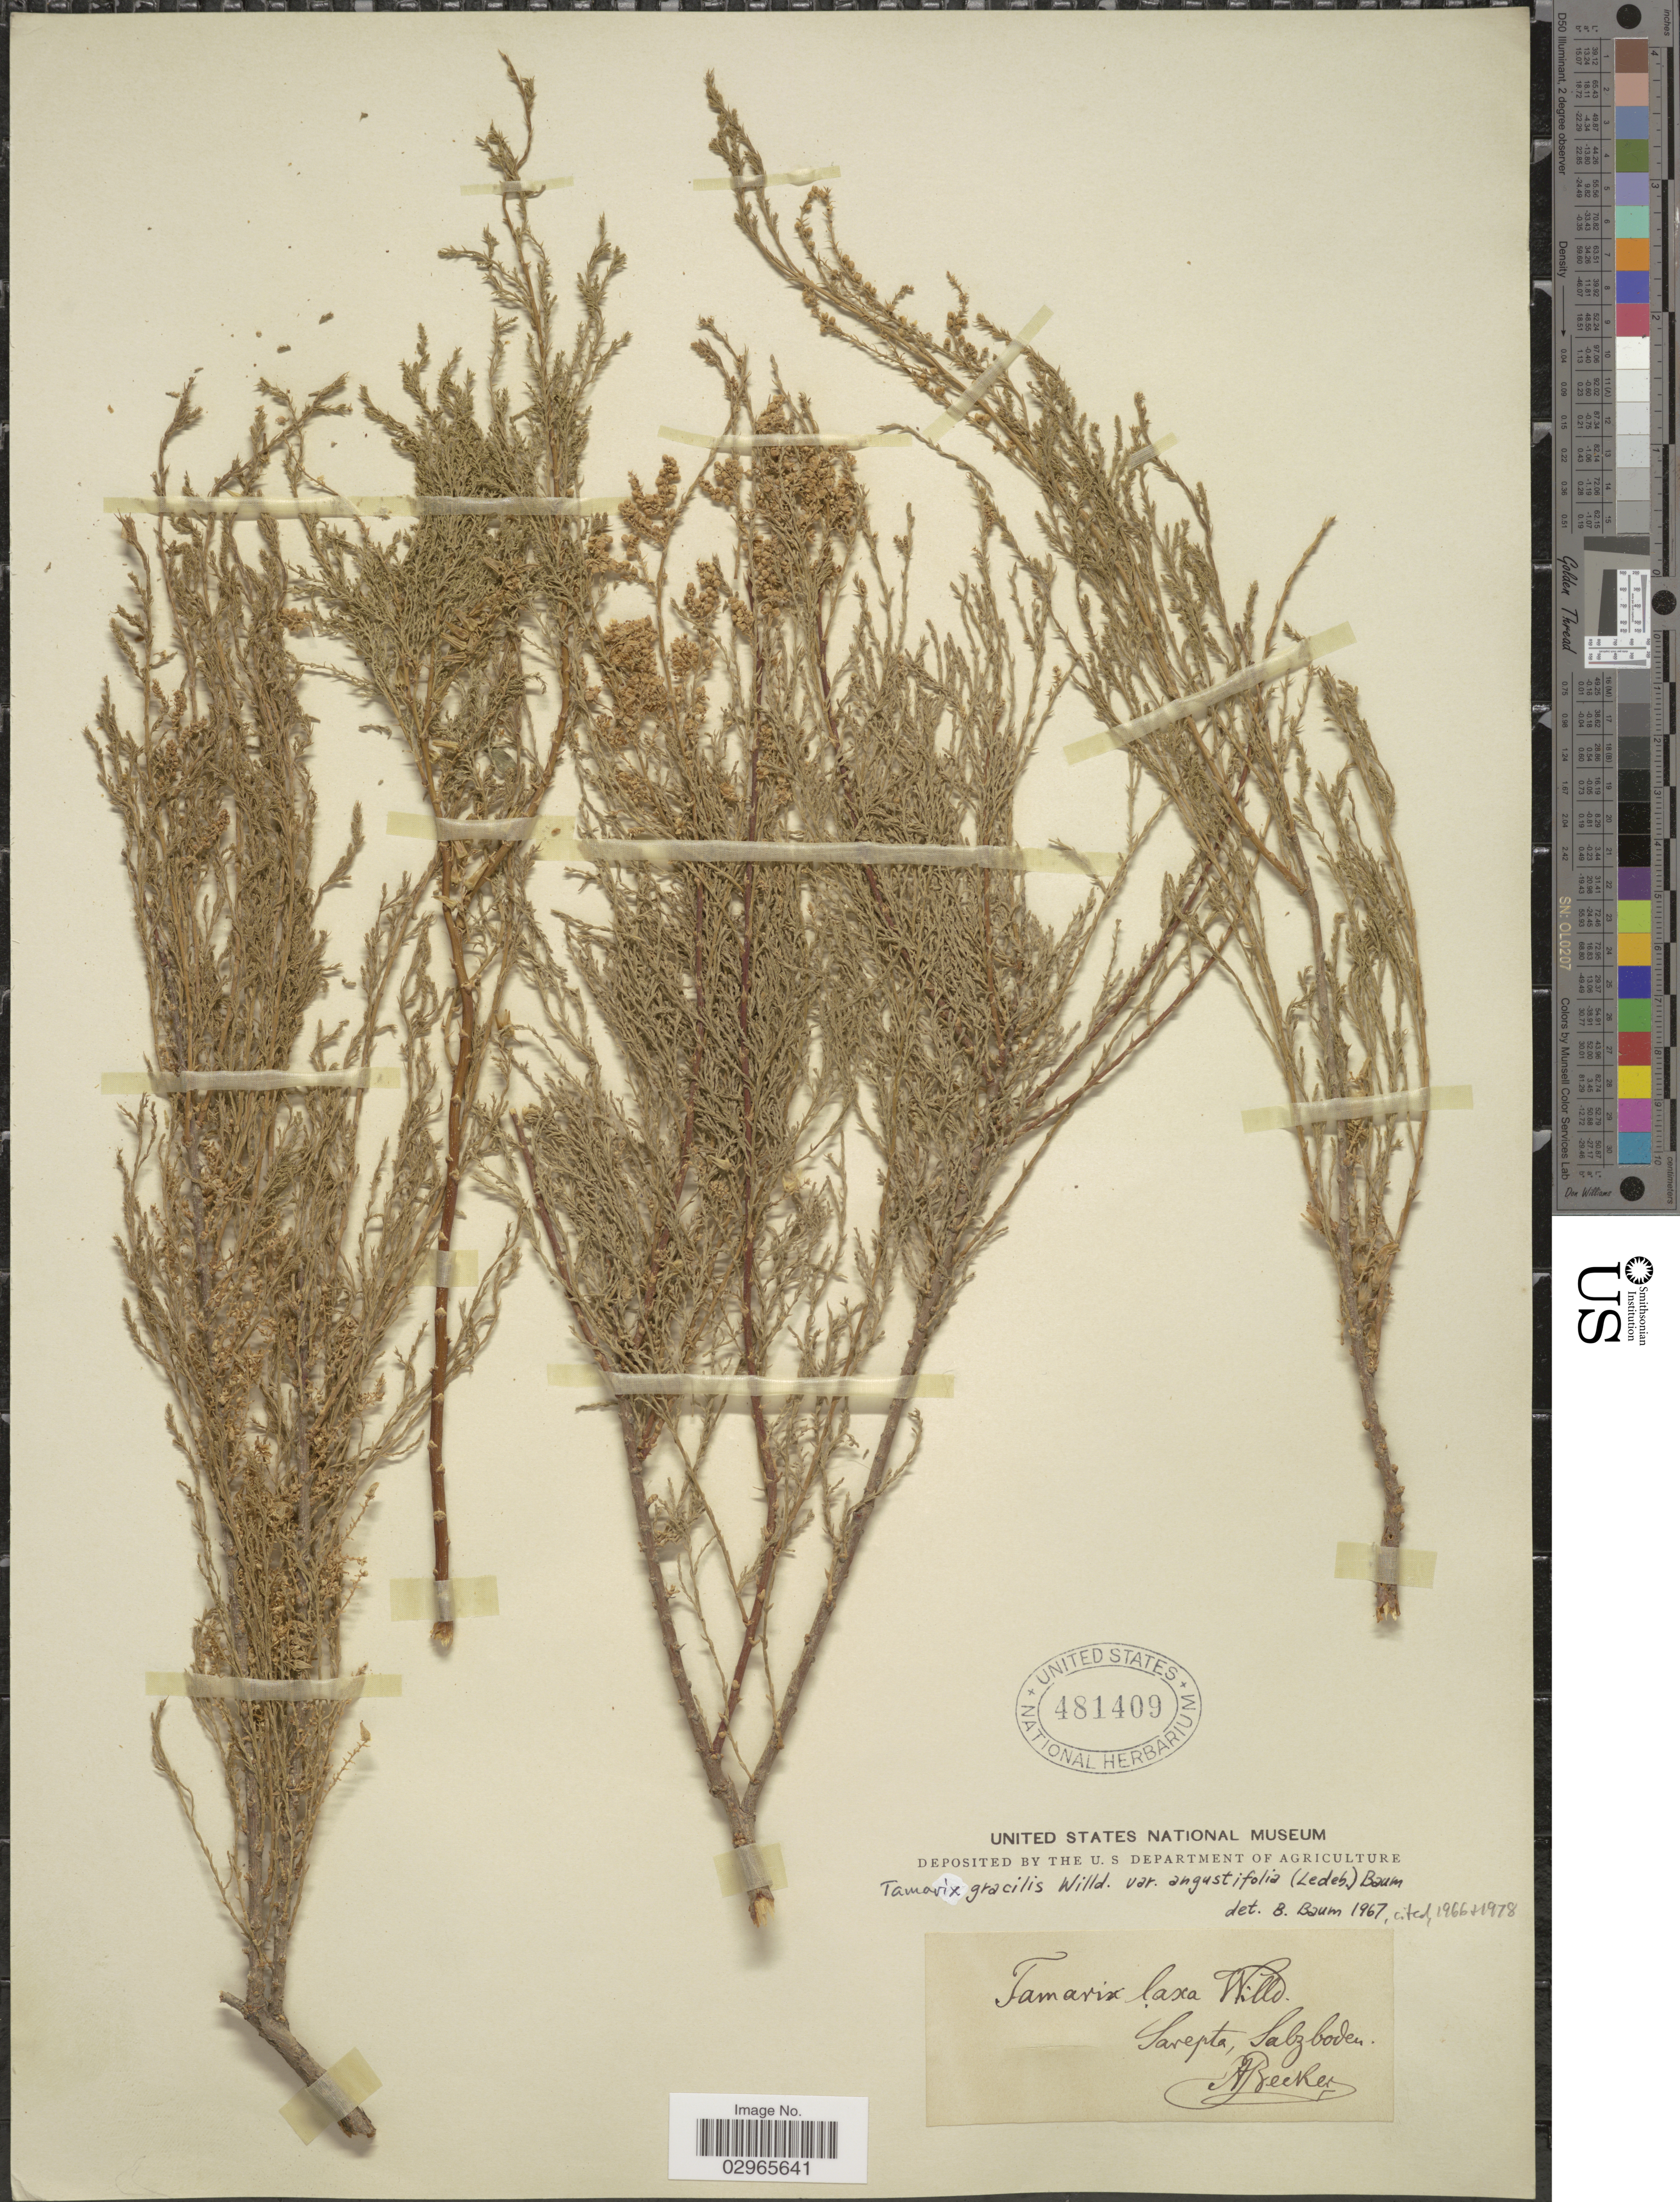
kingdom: Plantae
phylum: Tracheophyta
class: Magnoliopsida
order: Caryophyllales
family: Tamaricaceae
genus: Tamarix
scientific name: Tamarix gracilis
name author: Willd.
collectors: A. Becker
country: Russian Federation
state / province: Volgograd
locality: Sarepta, Salzboden.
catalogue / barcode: US 481409